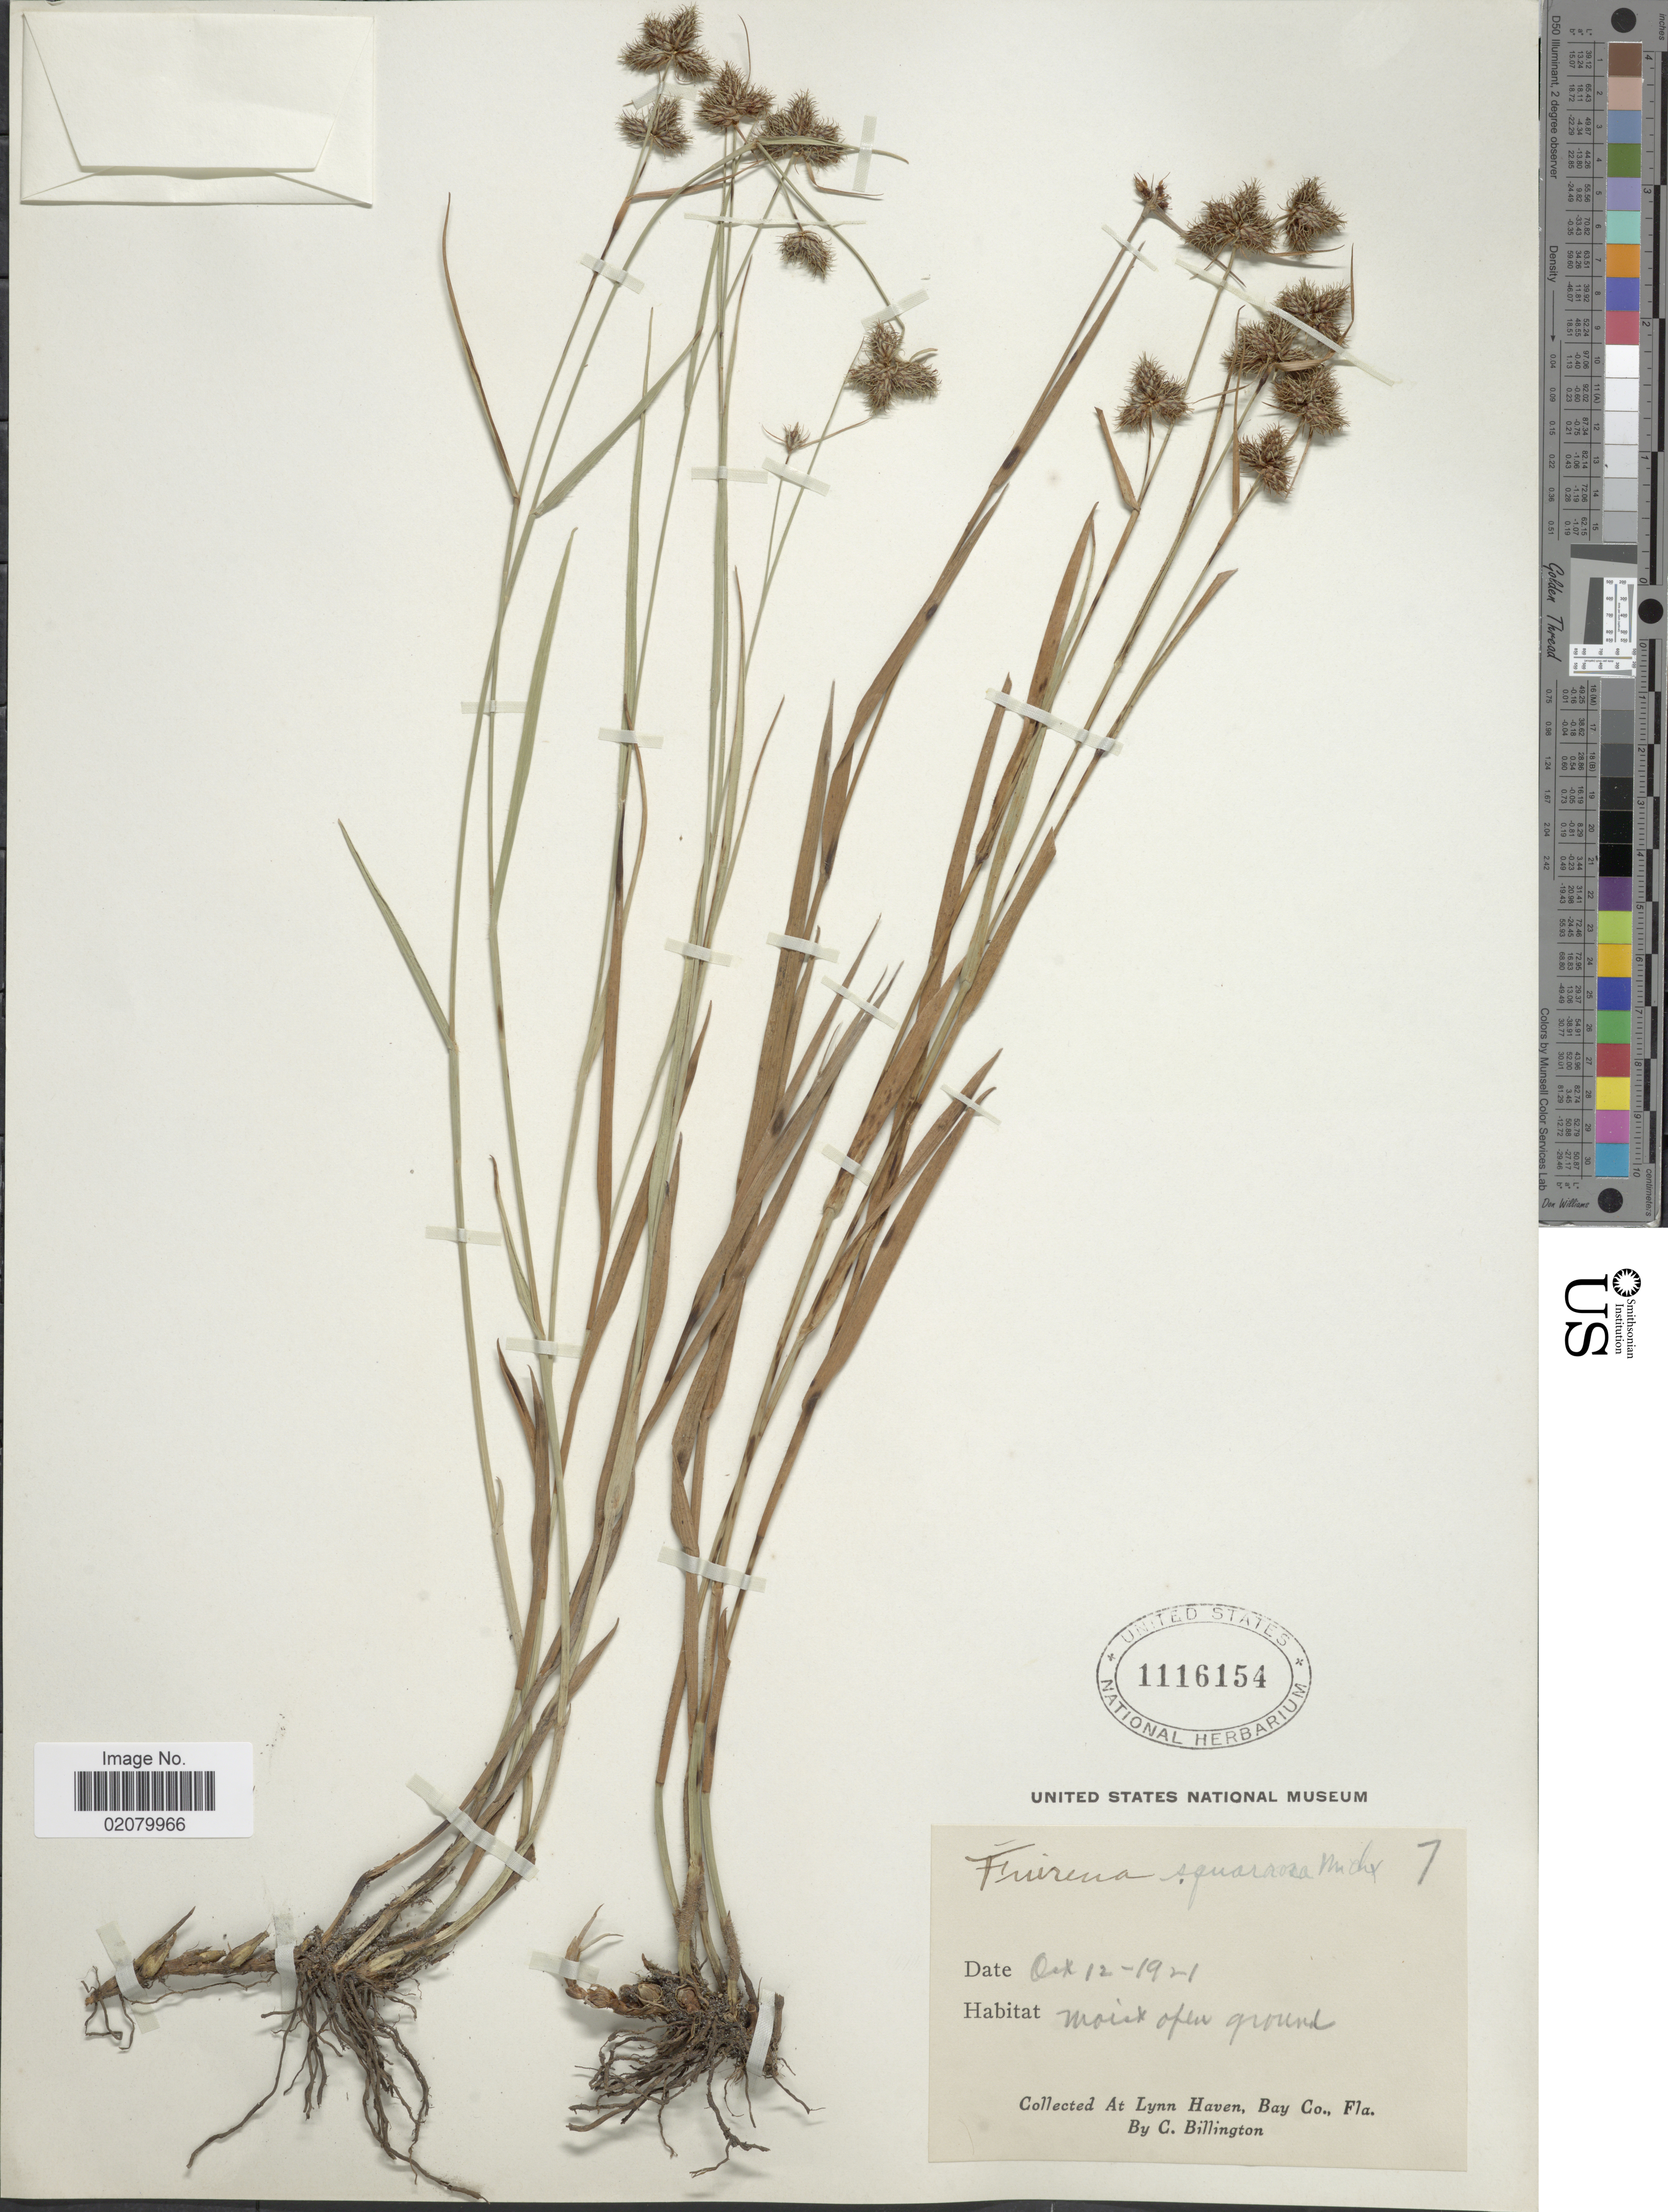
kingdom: Plantae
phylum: Tracheophyta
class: Liliopsida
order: Poales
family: Cyperaceae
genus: Fuirena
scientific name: Fuirena squarrosa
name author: Michx.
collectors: C. Billington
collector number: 7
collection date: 1921-10-12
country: United States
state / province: Florida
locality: Lynn Haven, Bay Co.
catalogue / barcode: US 1116154